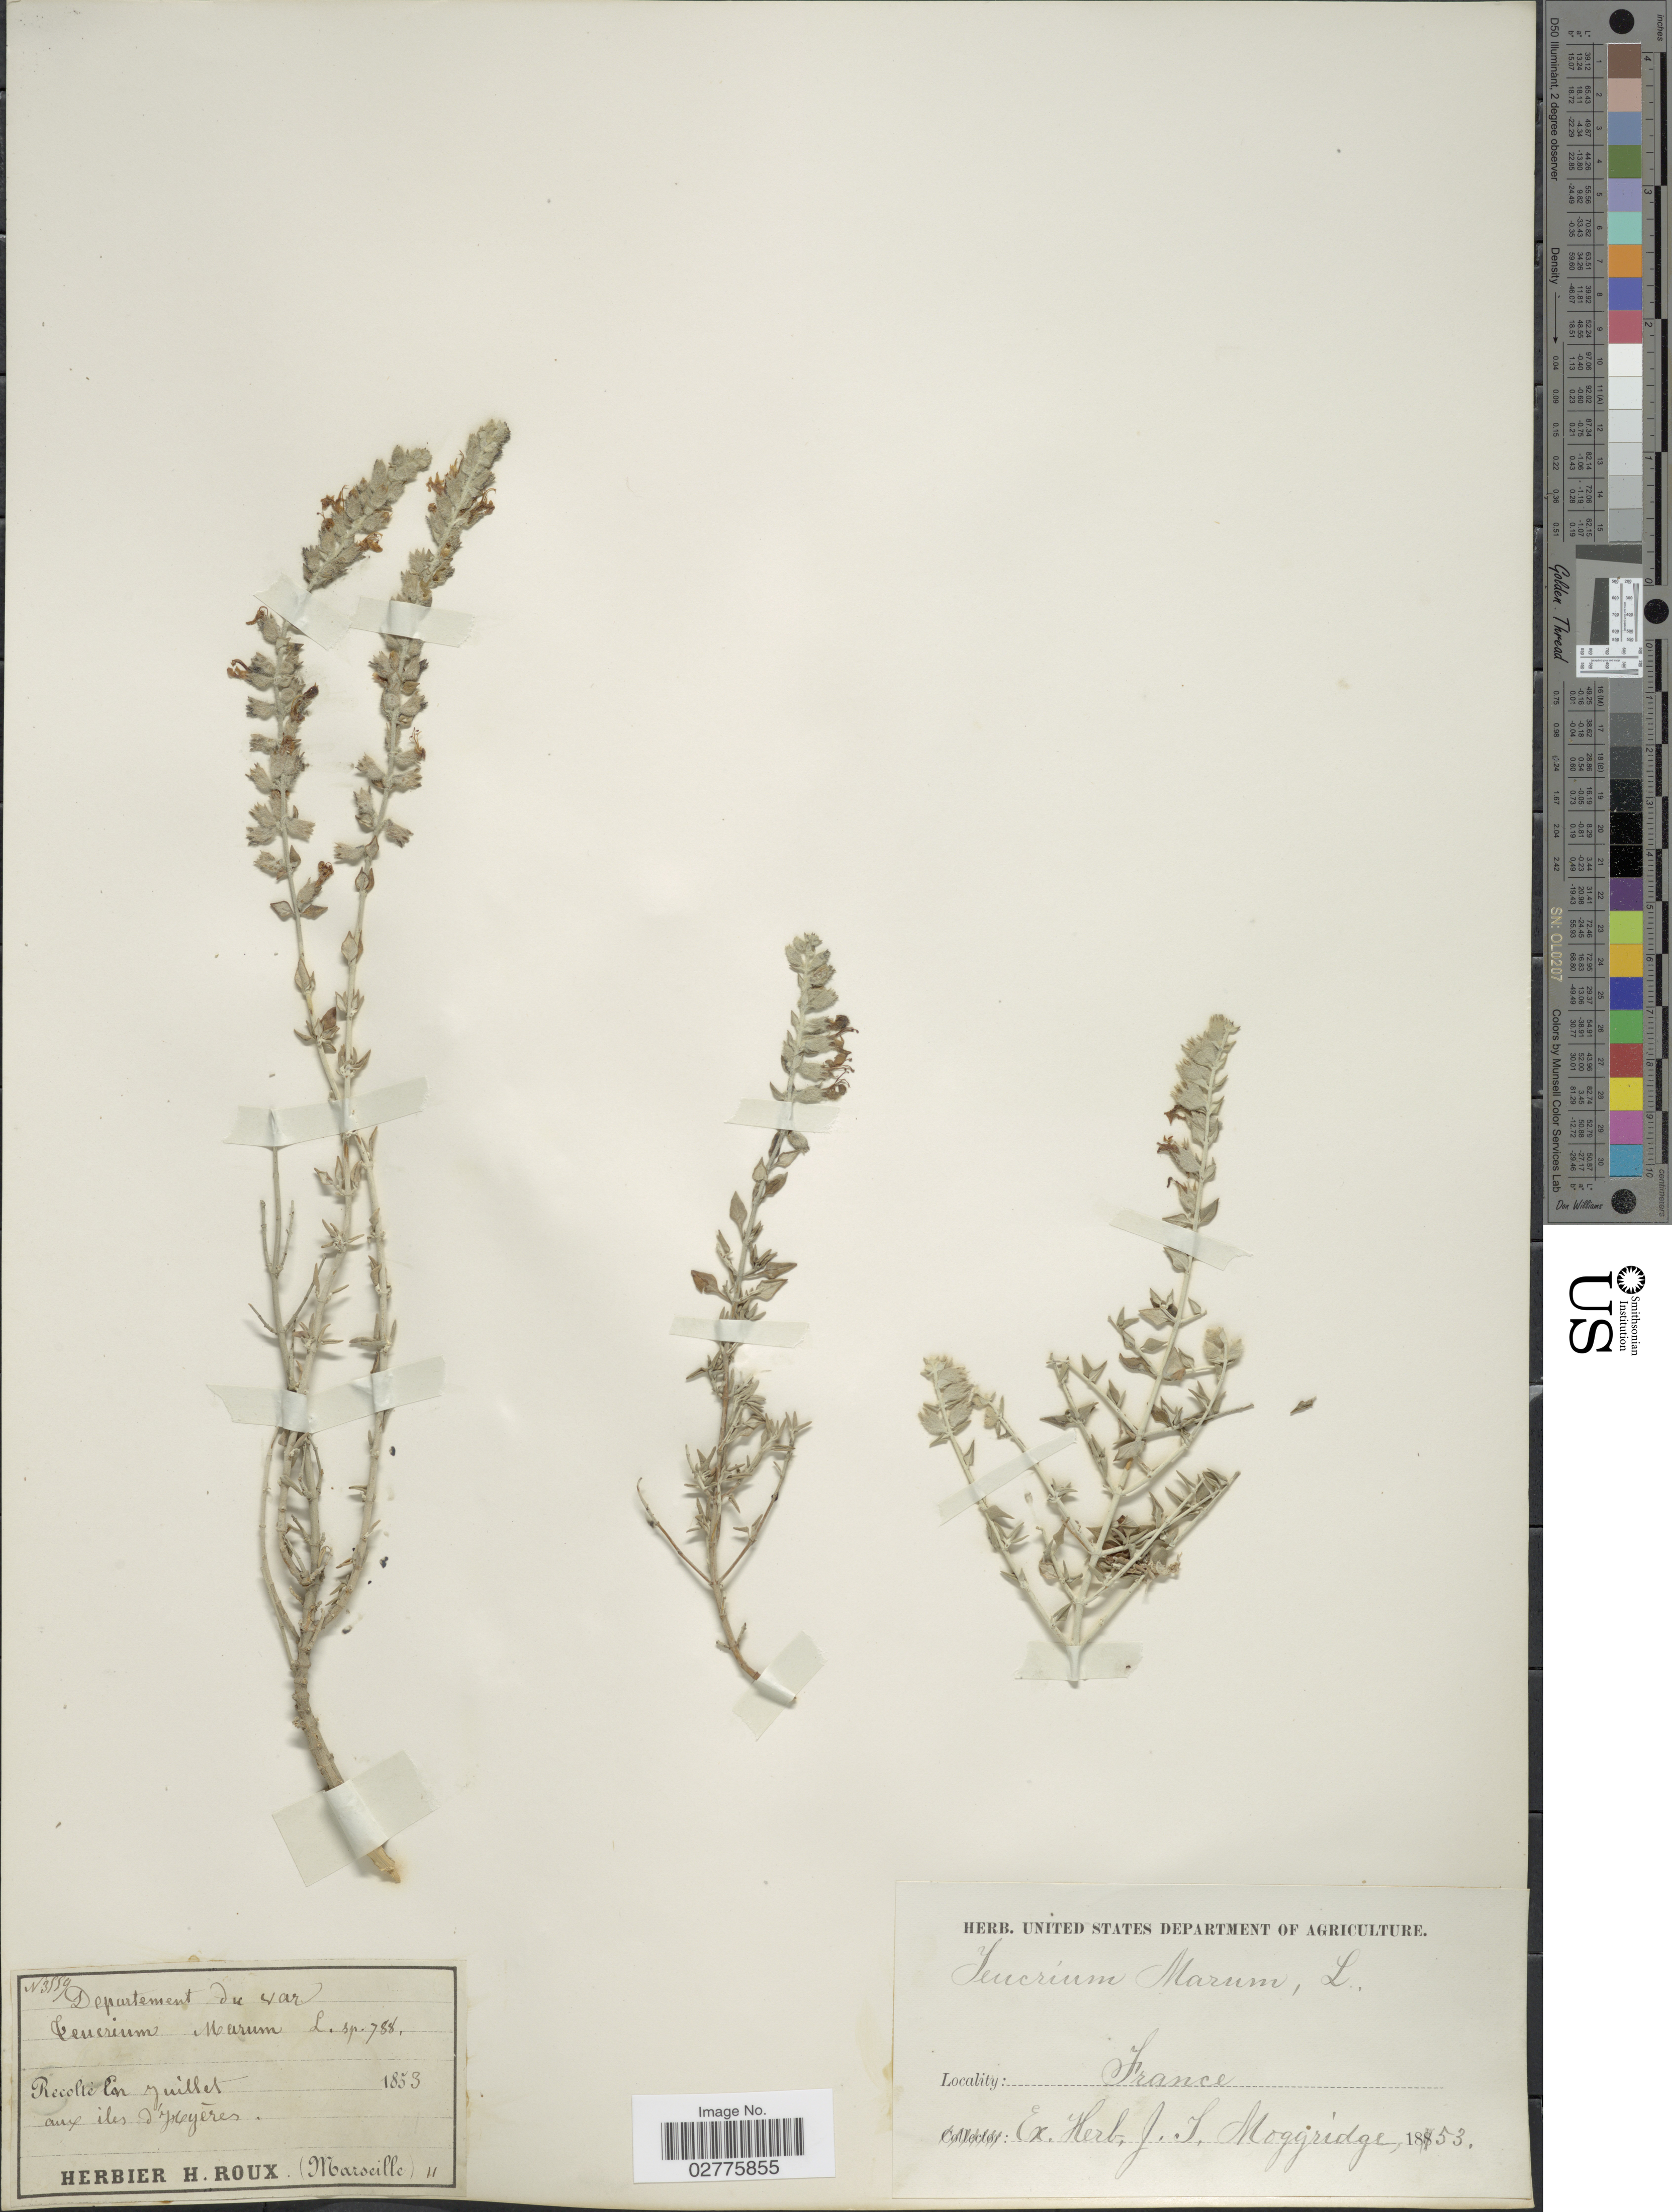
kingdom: Plantae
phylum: Tracheophyta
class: Magnoliopsida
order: Lamiales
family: Lamiaceae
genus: Teucrium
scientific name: Teucrium marum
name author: L.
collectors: ex herb. J.T. Moggridge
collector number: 3559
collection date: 1853-07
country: France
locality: Departement du var. Aux iles d'Heyéres.